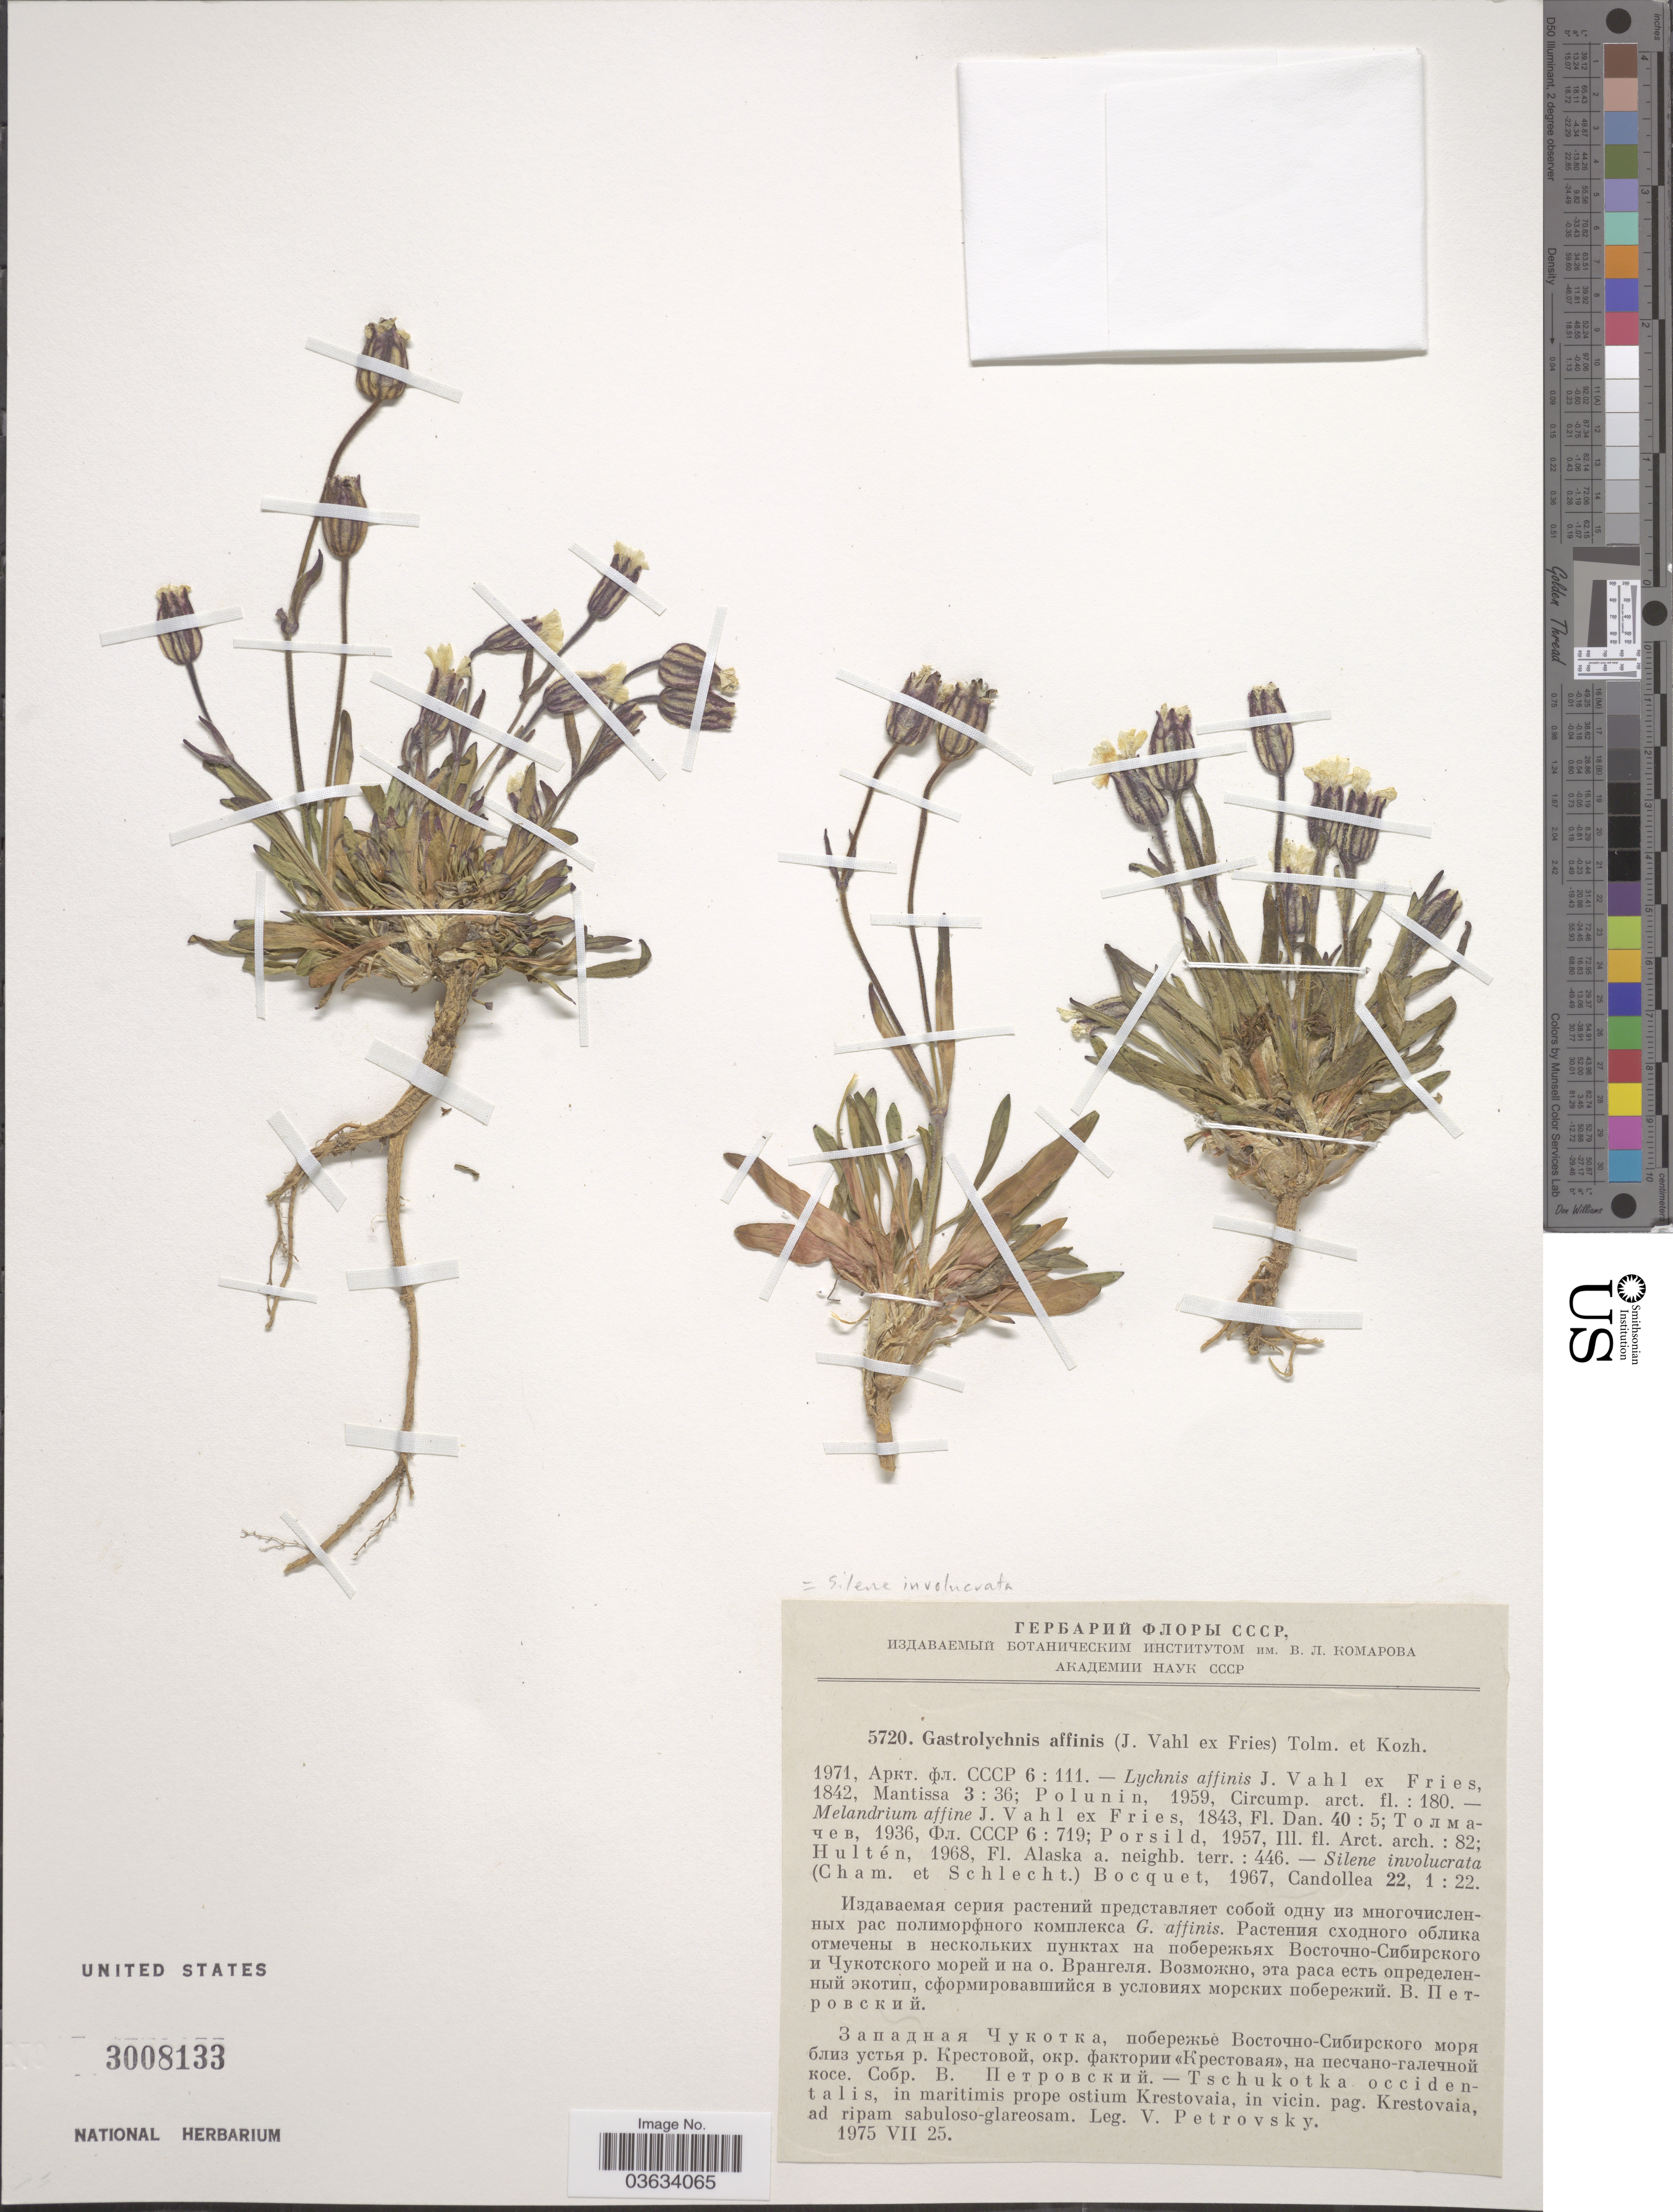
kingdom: Plantae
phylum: Tracheophyta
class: Magnoliopsida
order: Caryophyllales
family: Caryophyllaceae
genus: Silene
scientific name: Silene involucrata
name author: (Cham. & Schltdl.) Bocquet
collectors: V. Petrovsky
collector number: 5720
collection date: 1975-07-25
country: Russian Federation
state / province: Chukotka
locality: Tschukotka occidentalis, in maritimis prope ostium Krestovaia, in vicin. pag. Krestovaia.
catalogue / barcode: US 3008133